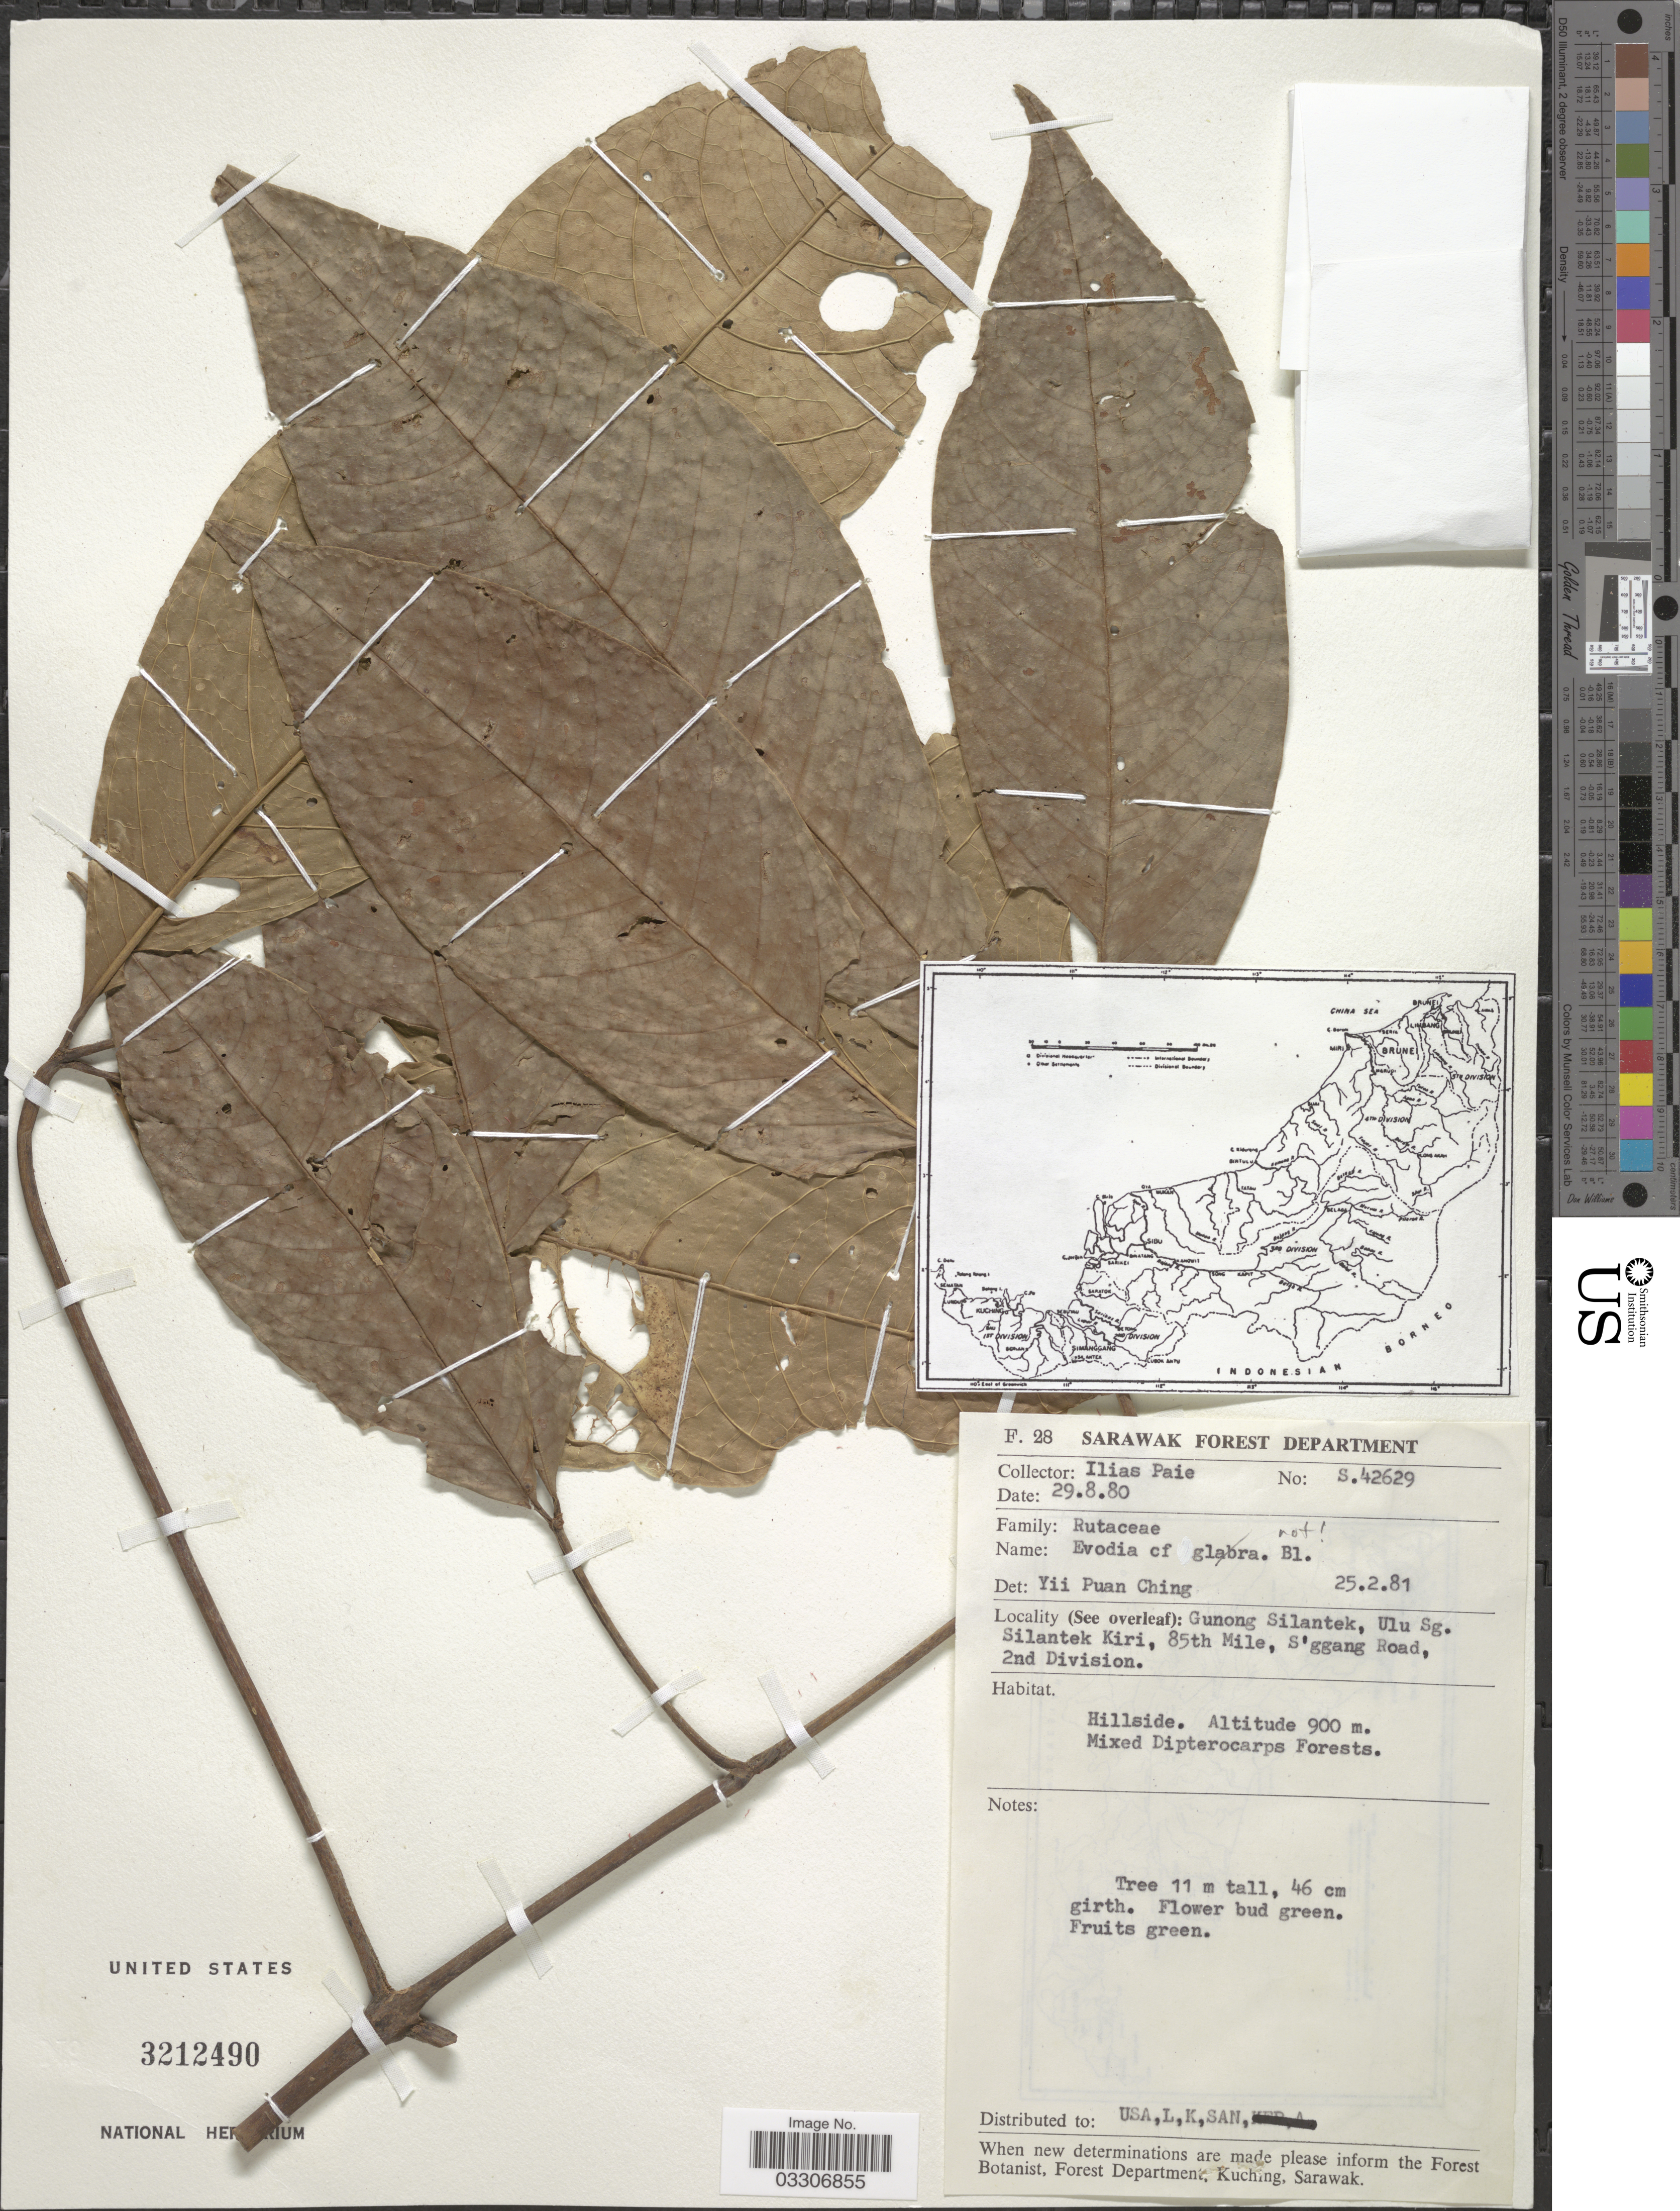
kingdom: Plantae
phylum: Tracheophyta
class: Magnoliopsida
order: Sapindales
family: Rutaceae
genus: Melicope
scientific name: Melicope sp.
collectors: I. bin Paie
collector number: S.42629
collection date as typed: Transcribed d/m/y: 29/8/80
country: Malaysia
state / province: Sarawak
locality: Gunong Silantek, Ulu Sg. Silantek Kiri, 85th Mile, S'ggang Road, 2nd Division.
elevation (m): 900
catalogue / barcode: US 3212490